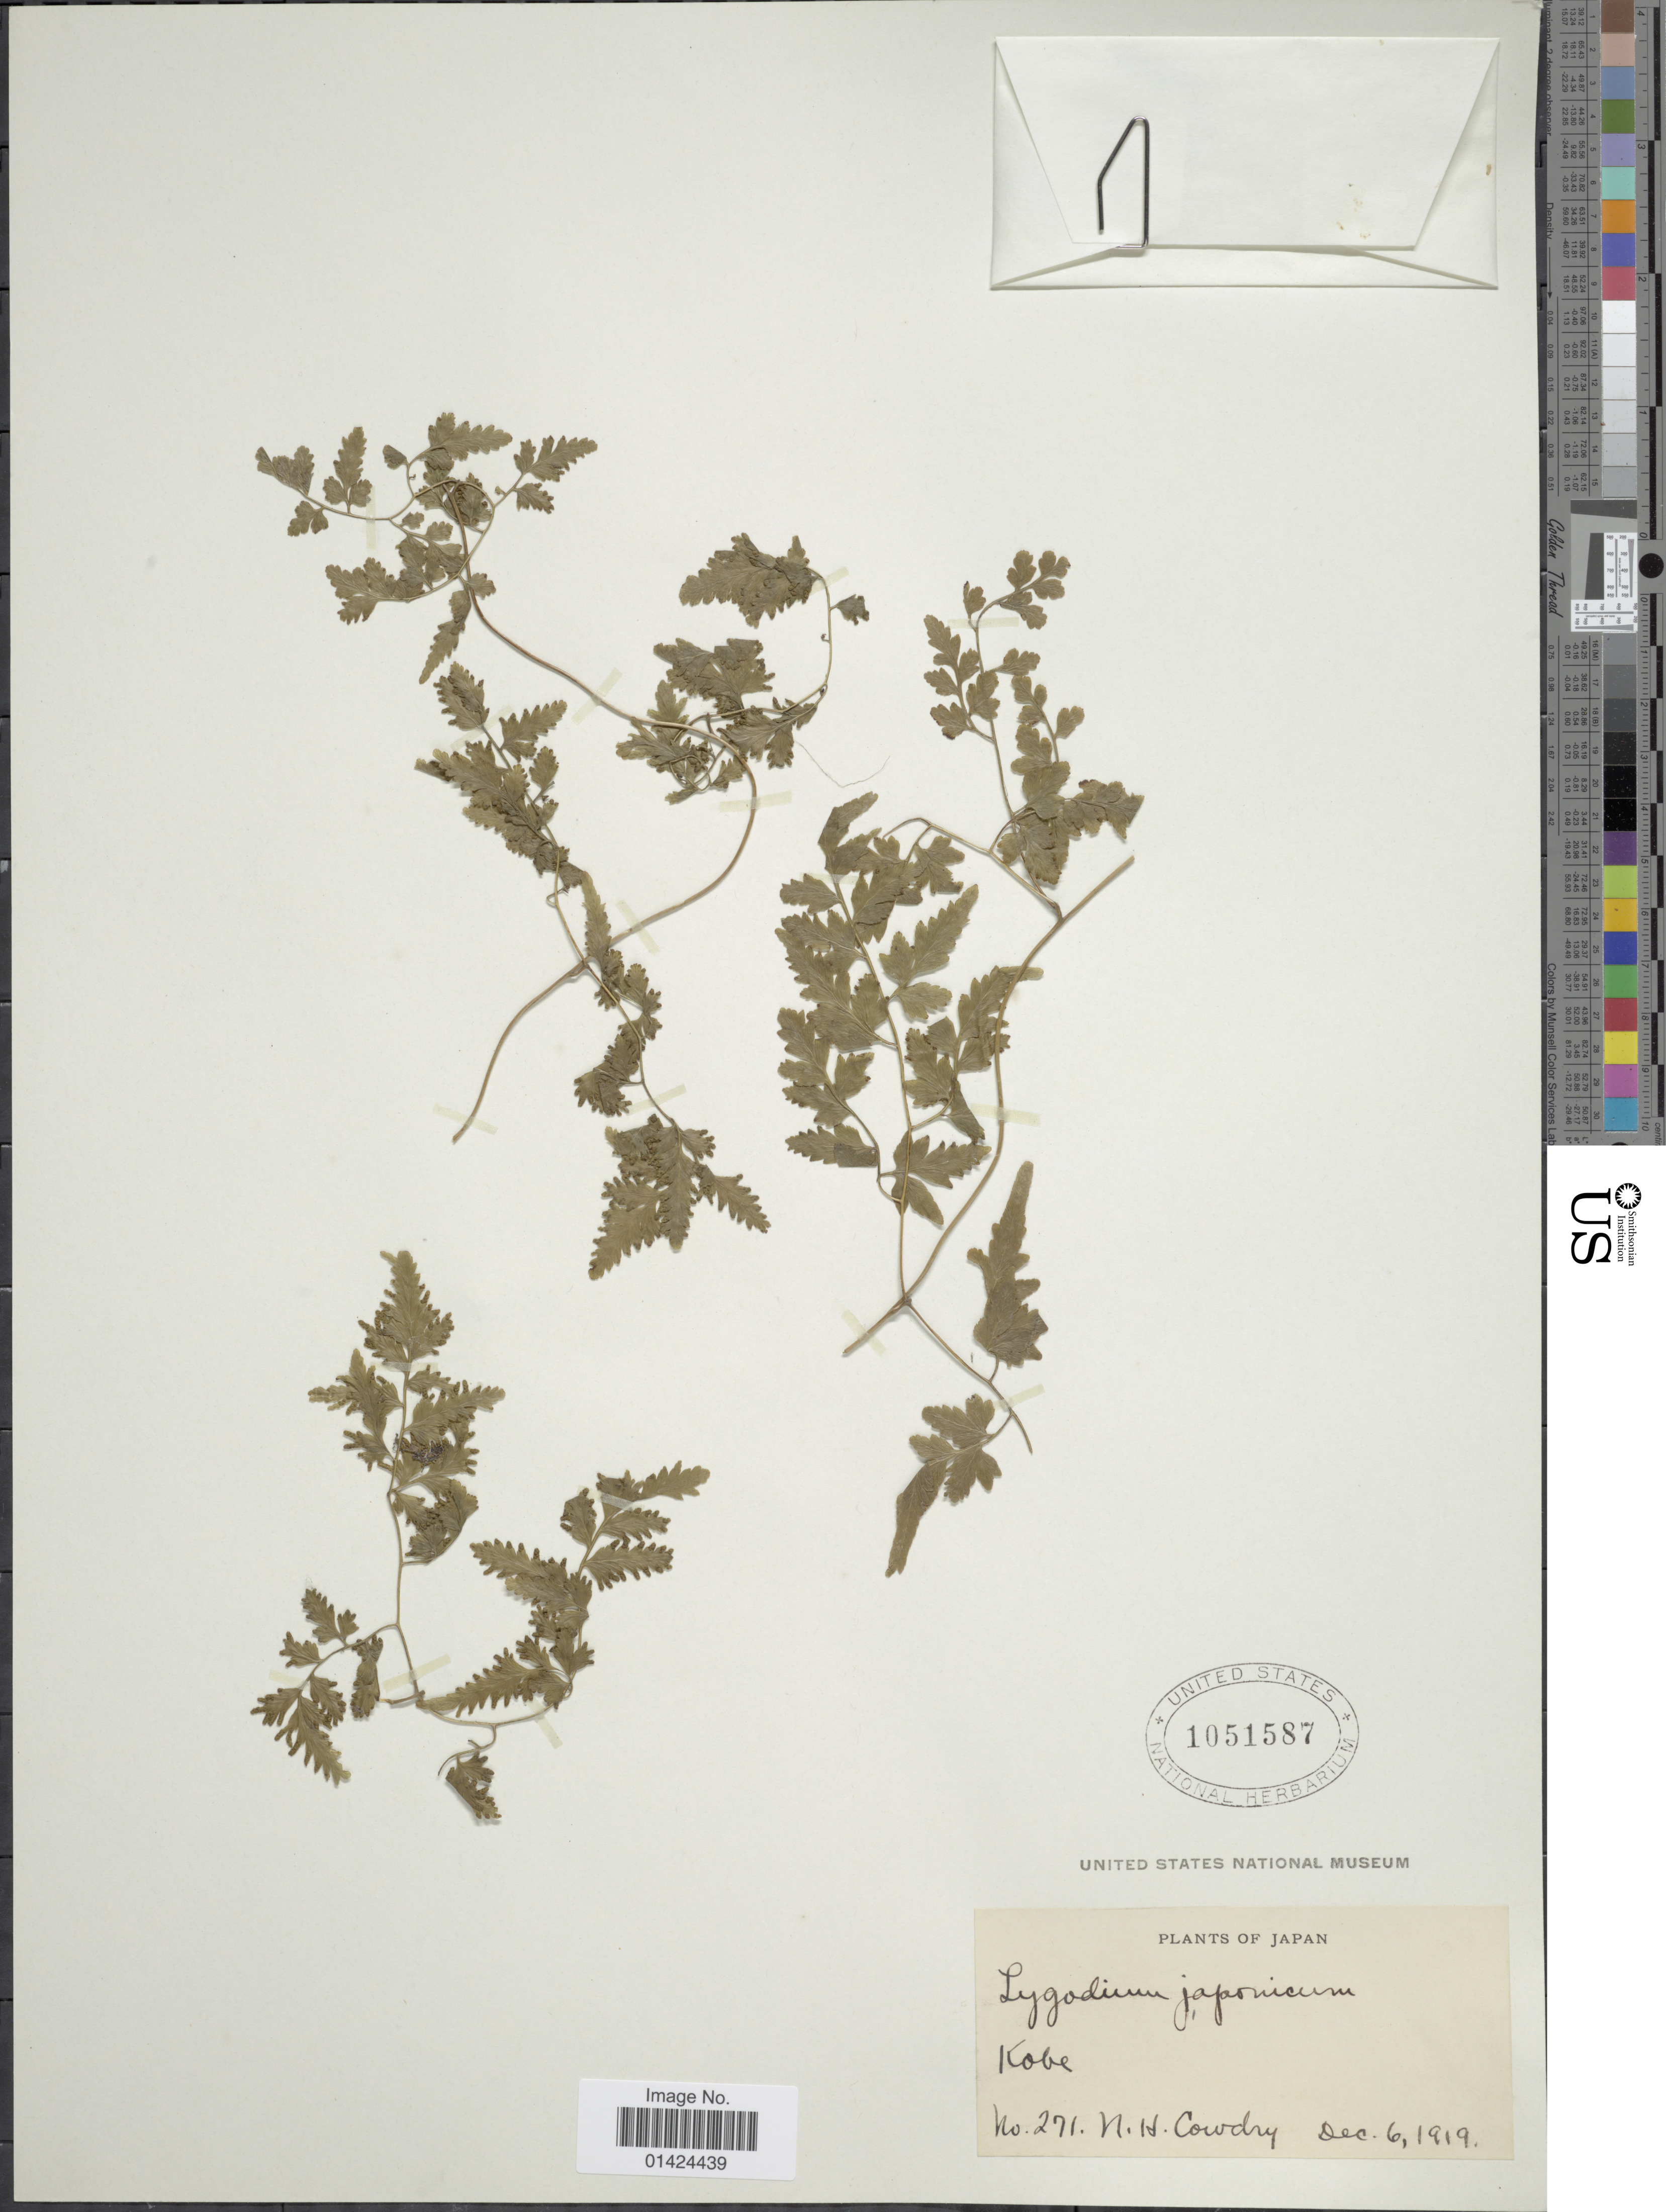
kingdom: Plantae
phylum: Tracheophyta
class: Polypodiopsida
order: Schizaeales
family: Lygodiaceae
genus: Lygodium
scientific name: Lygodium japonicum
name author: (Thunb.) Sw.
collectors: N. H. Cowdry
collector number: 271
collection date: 1919-12-06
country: Japan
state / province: Osaka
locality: Kobe.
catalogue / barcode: US 1051587